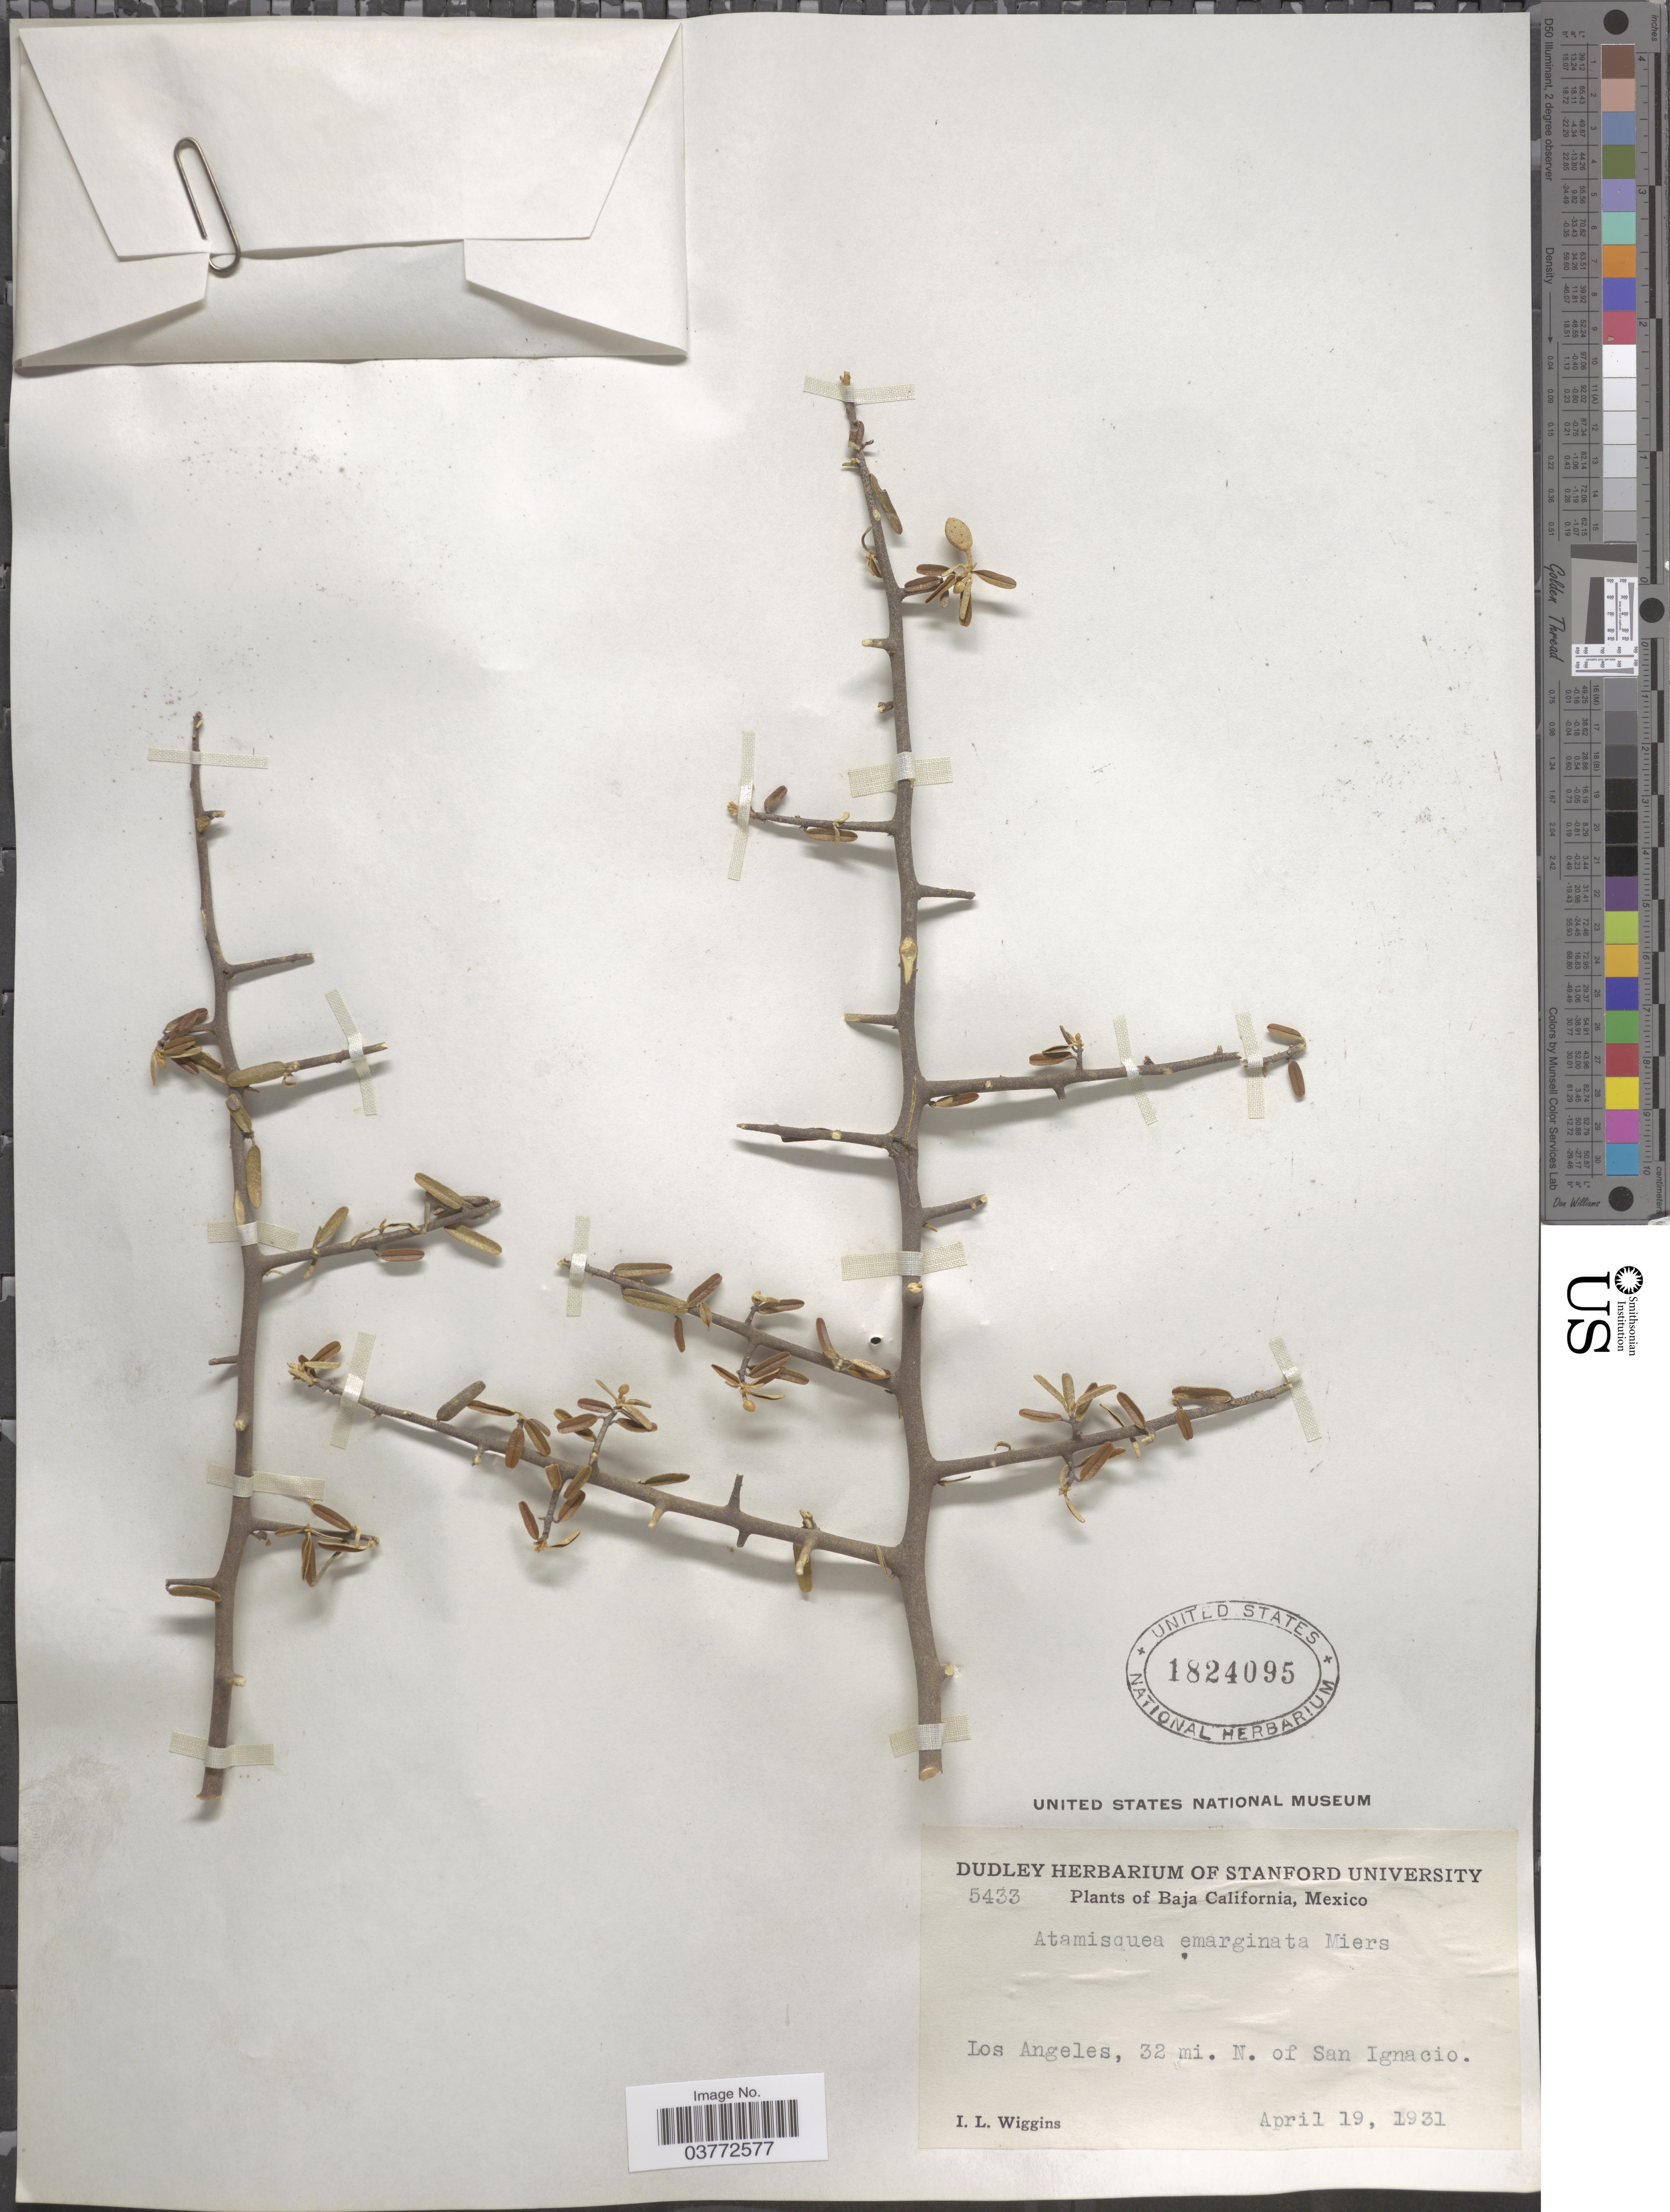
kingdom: Plantae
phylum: Tracheophyta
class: Magnoliopsida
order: Brassicales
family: Capparaceae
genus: Atamisquea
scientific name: Atamisquea emarginata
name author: Miers ex Hook. & Arn.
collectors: I. L. Wiggins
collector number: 5433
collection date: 1931-04-19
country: Mexico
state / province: Baja California Norte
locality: Los Angeles, 32 mi. N. of San Ignacio.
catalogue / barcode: US 1824095